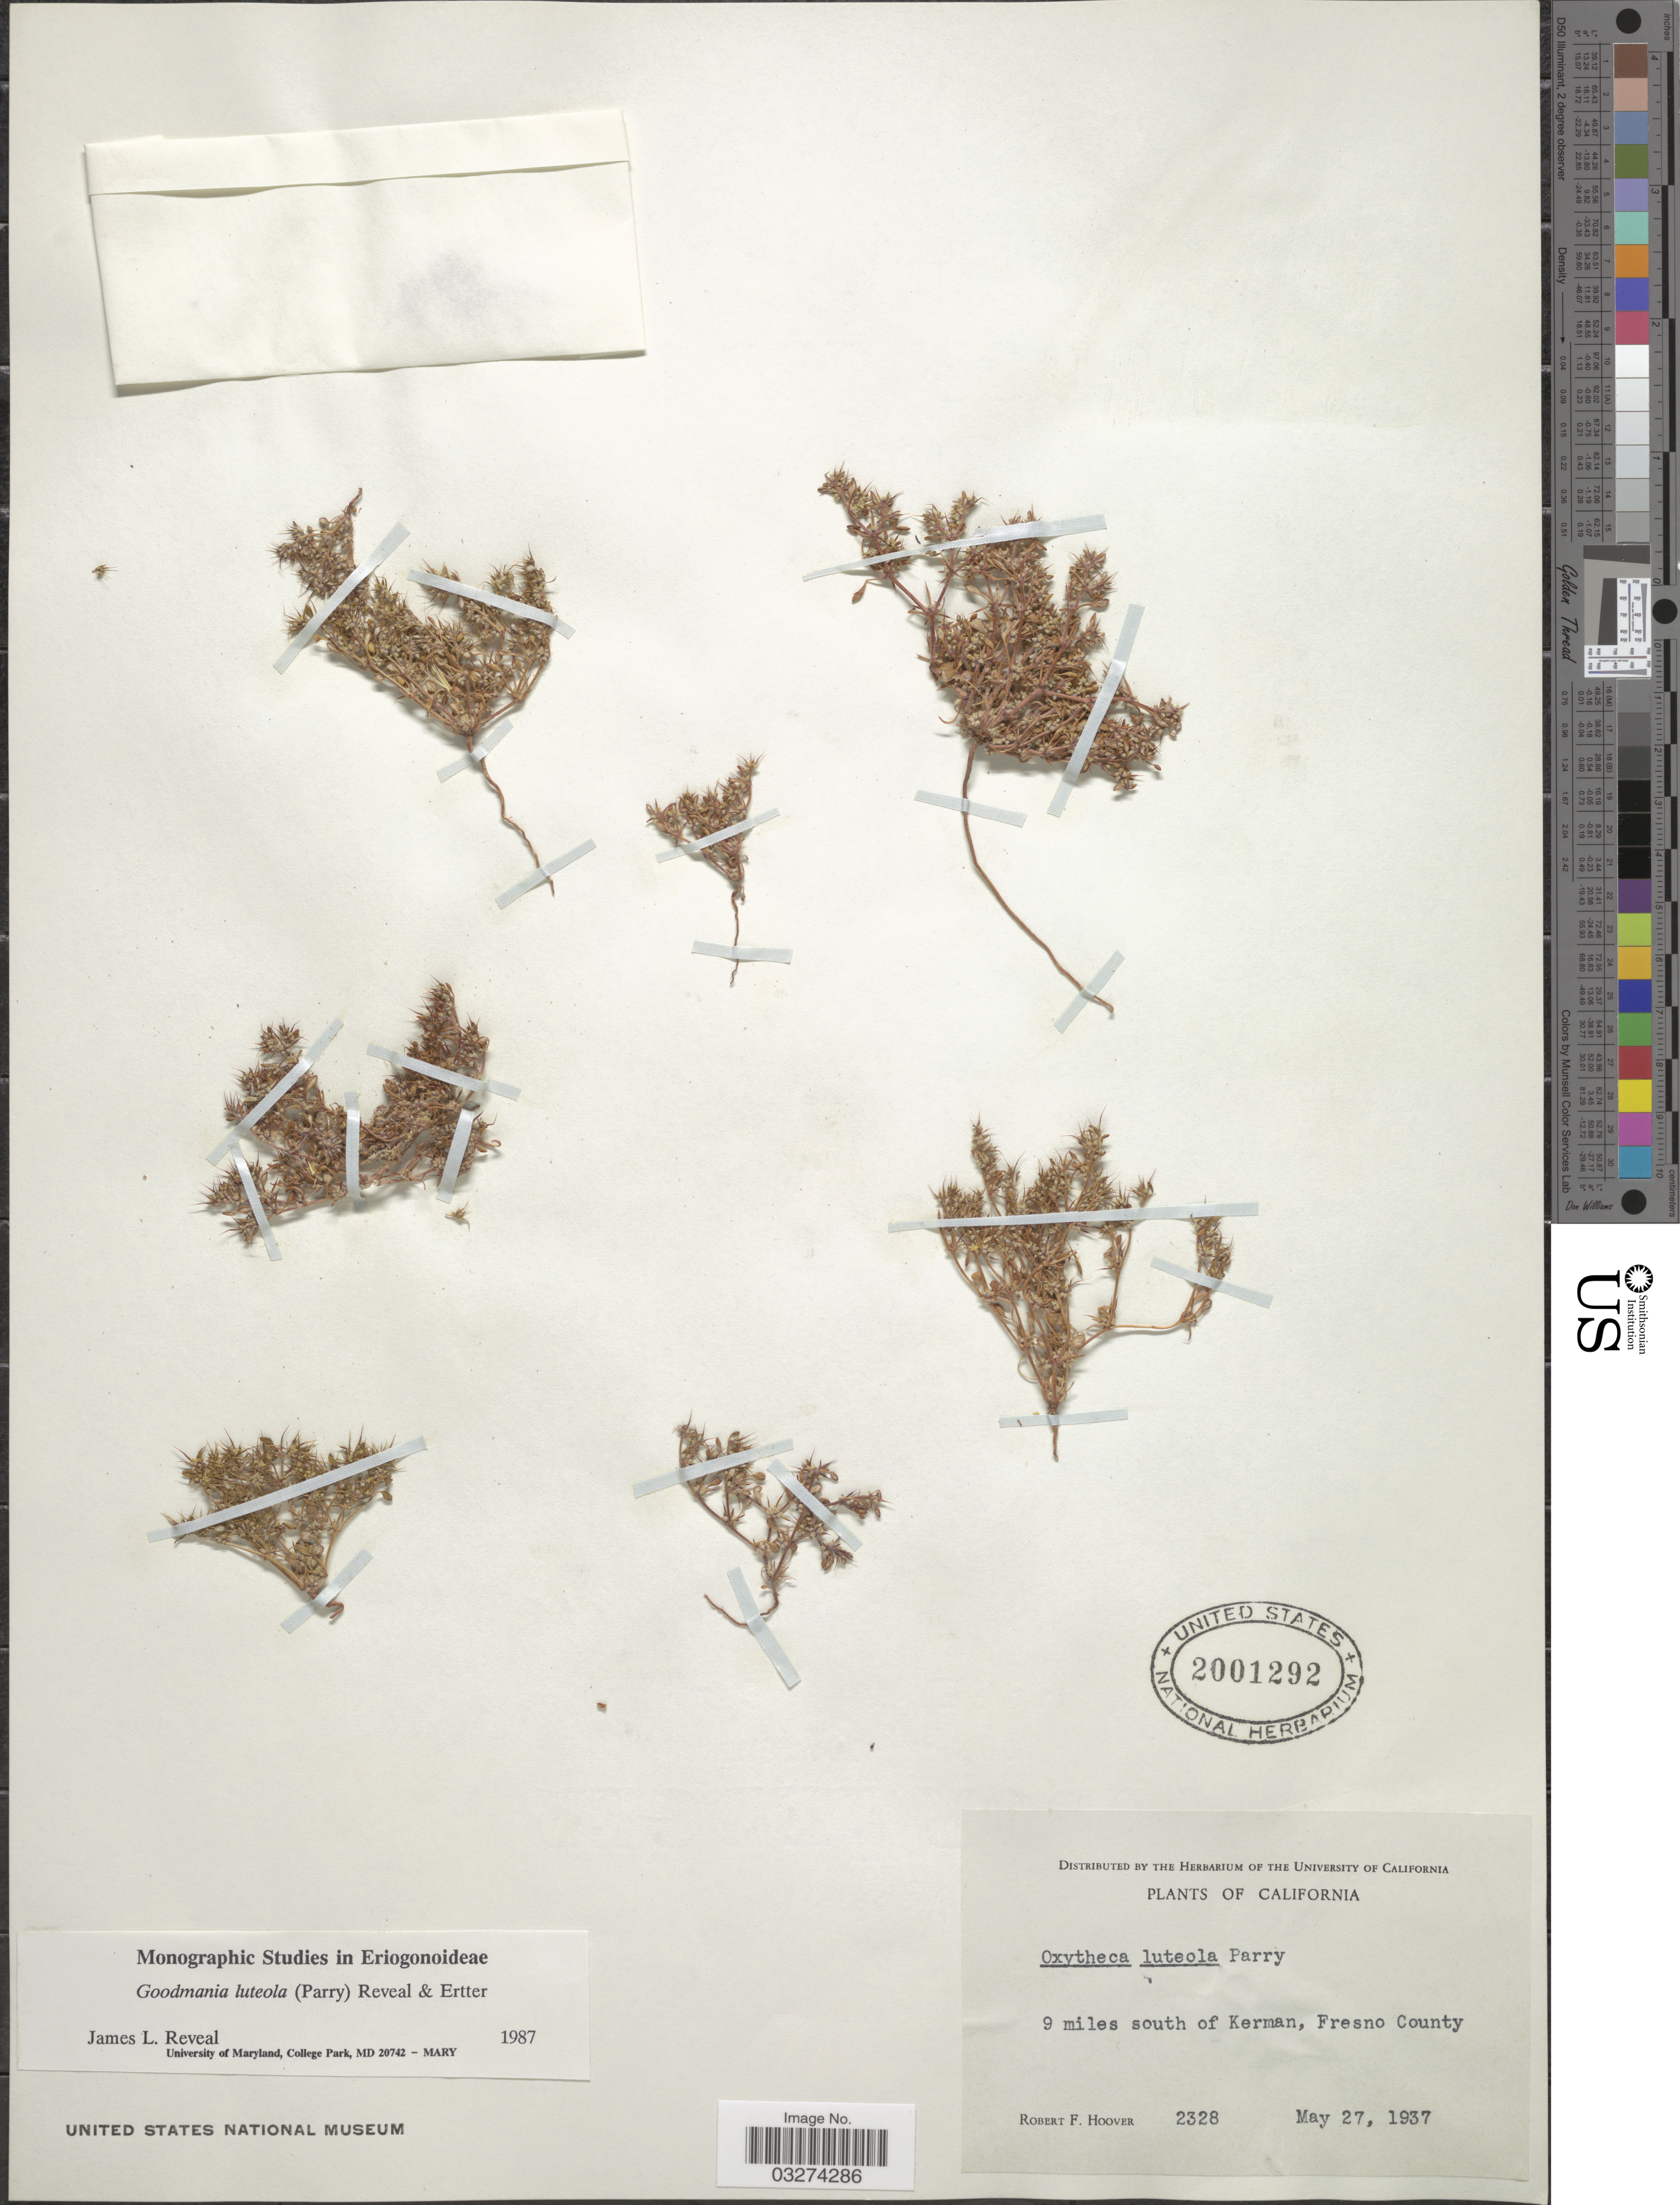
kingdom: Plantae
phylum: Tracheophyta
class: Magnoliopsida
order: Caryophyllales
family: Polygonaceae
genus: Goodmania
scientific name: Goodmania luteola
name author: (Parry) Reveal & Ertter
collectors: R. F. Hoover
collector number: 2328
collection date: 1937-05-27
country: United States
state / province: California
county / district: Fresno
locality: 9 miles south of Kerman, Fresno County.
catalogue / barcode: US 2001292